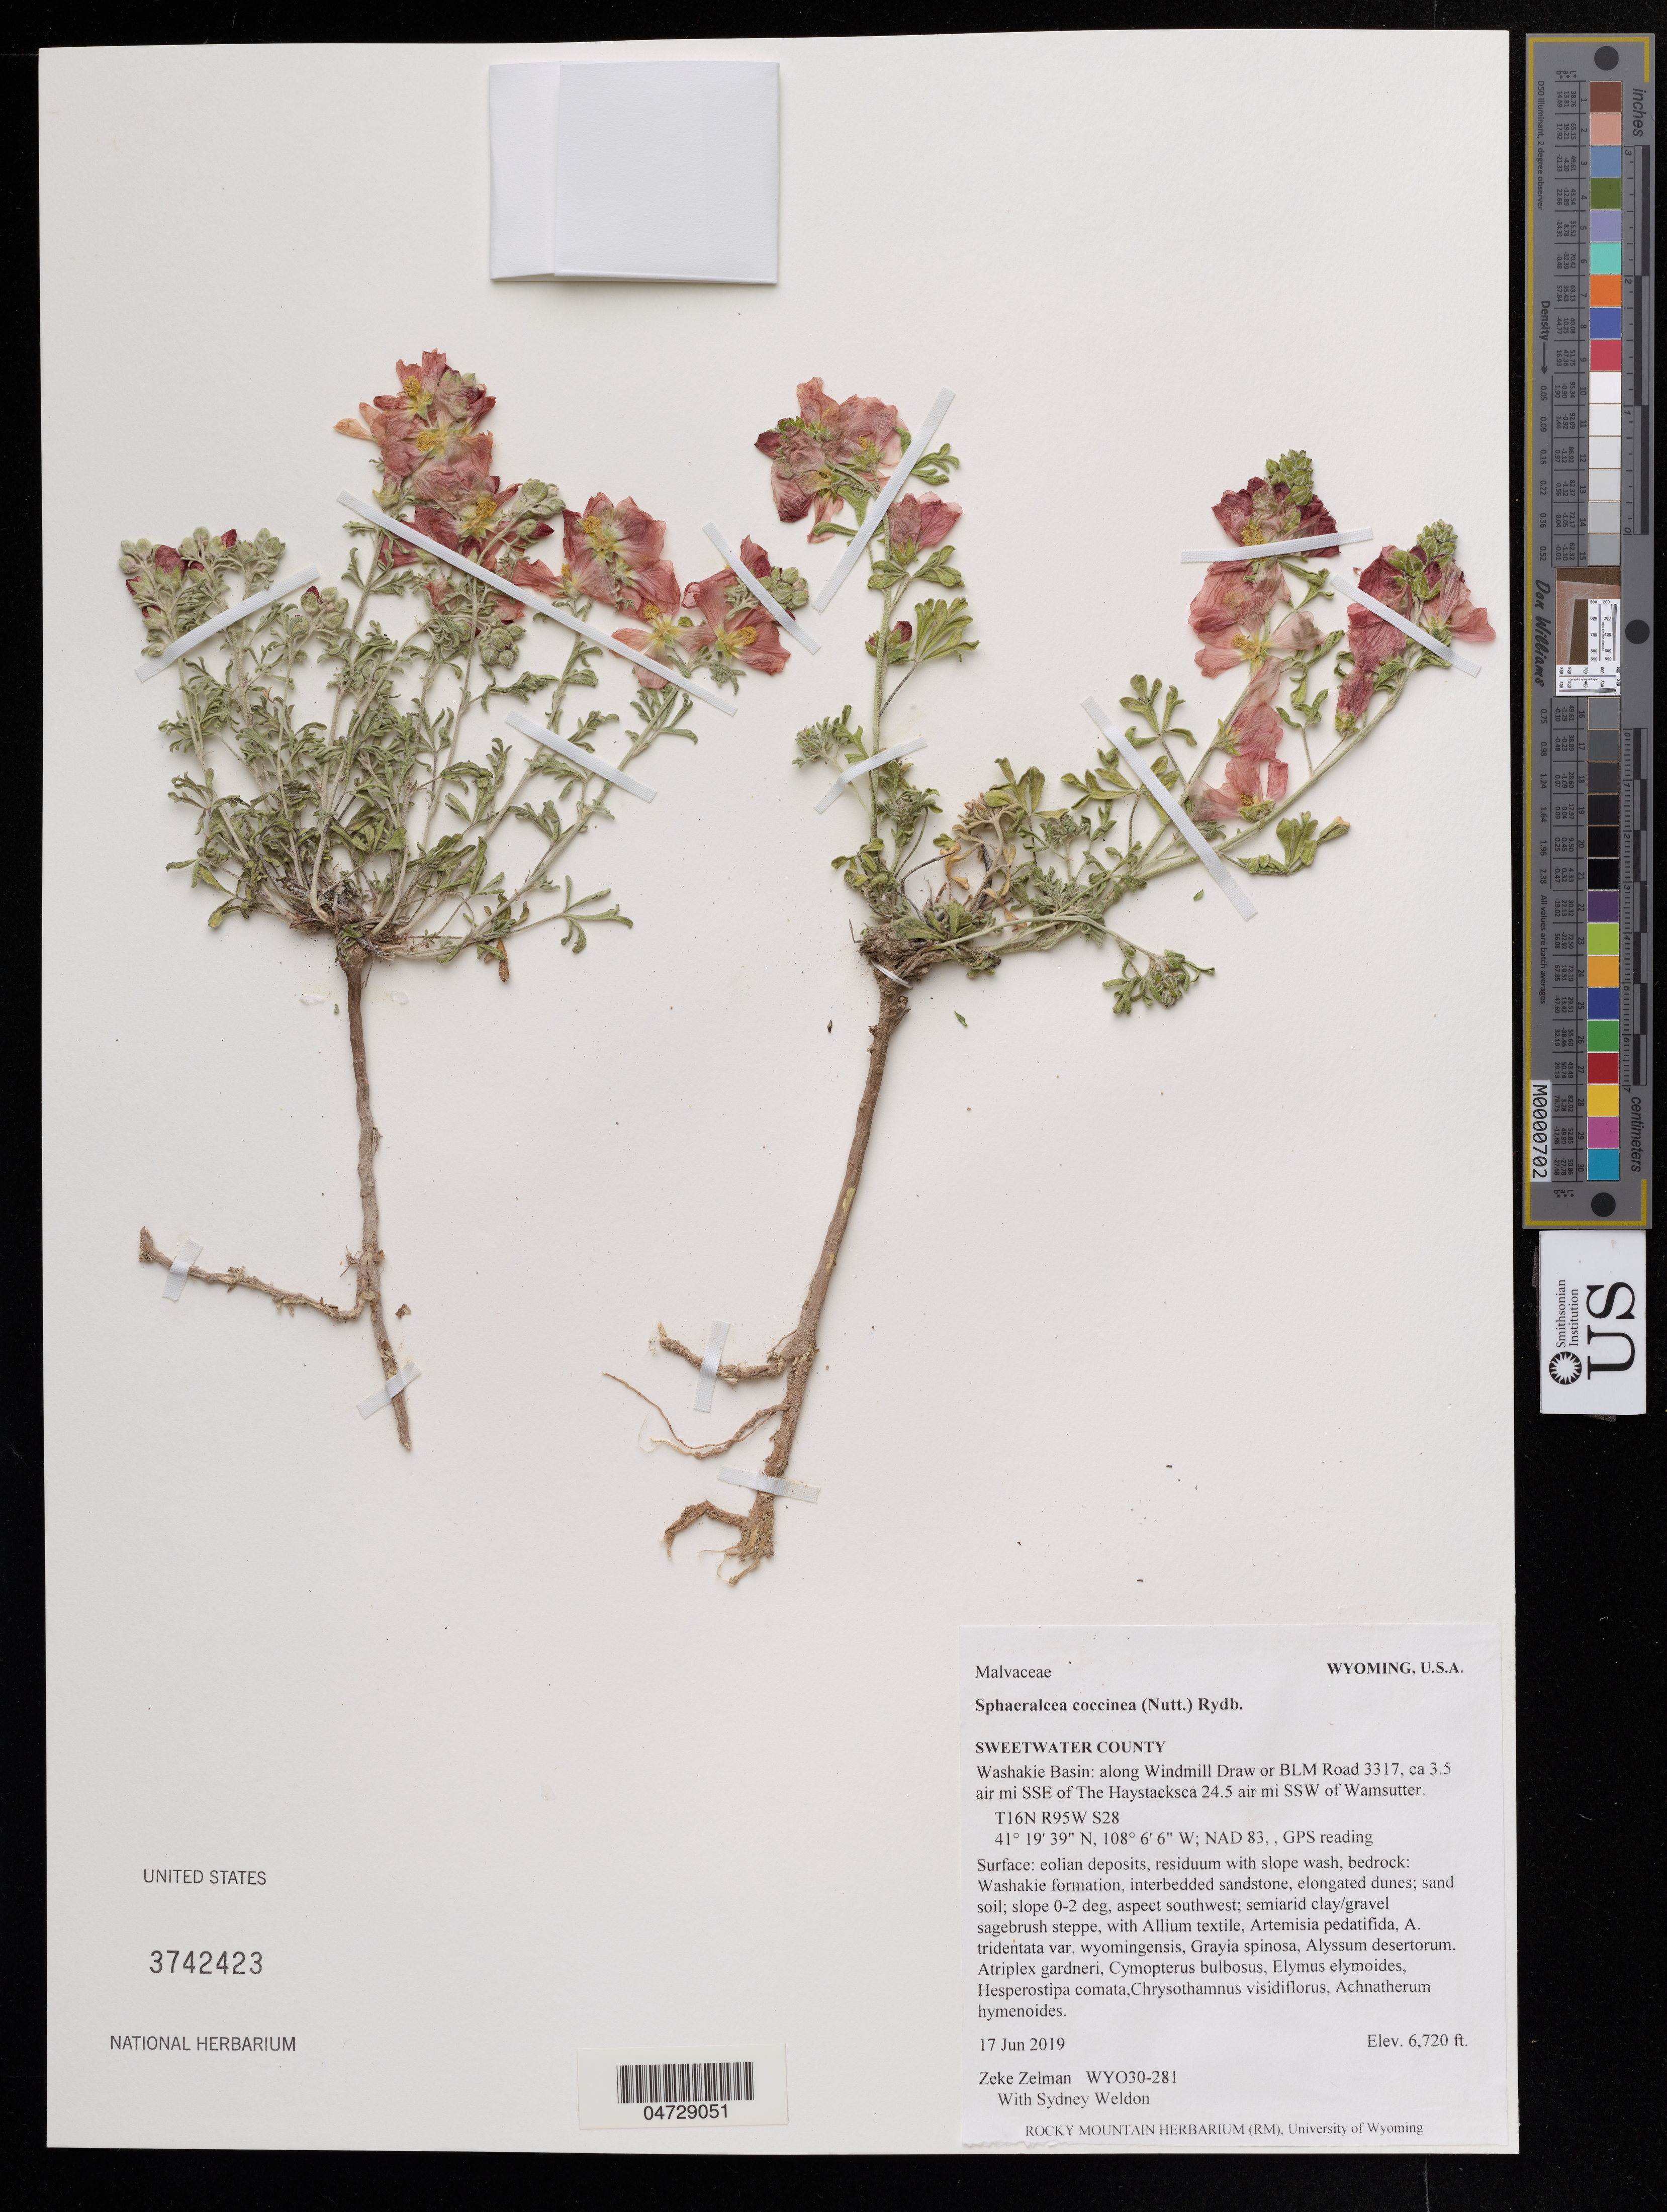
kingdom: Plantae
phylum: Tracheophyta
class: Magnoliopsida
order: Malvales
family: Malvaceae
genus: Sphaeralcea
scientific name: Sphaeralcea coccinea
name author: (Nutt.) Rydb.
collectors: Z. Zelman & S. Weldon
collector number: WYO030-281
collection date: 2019-06-17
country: United States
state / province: Wyoming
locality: Washakie Basin: along Windmill Draw or BLM Road 3317, ca 3.5 air mi SSE of the Haystacksca 24.5 air mi SSW of Wamsutter.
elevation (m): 2048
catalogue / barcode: US 3742423